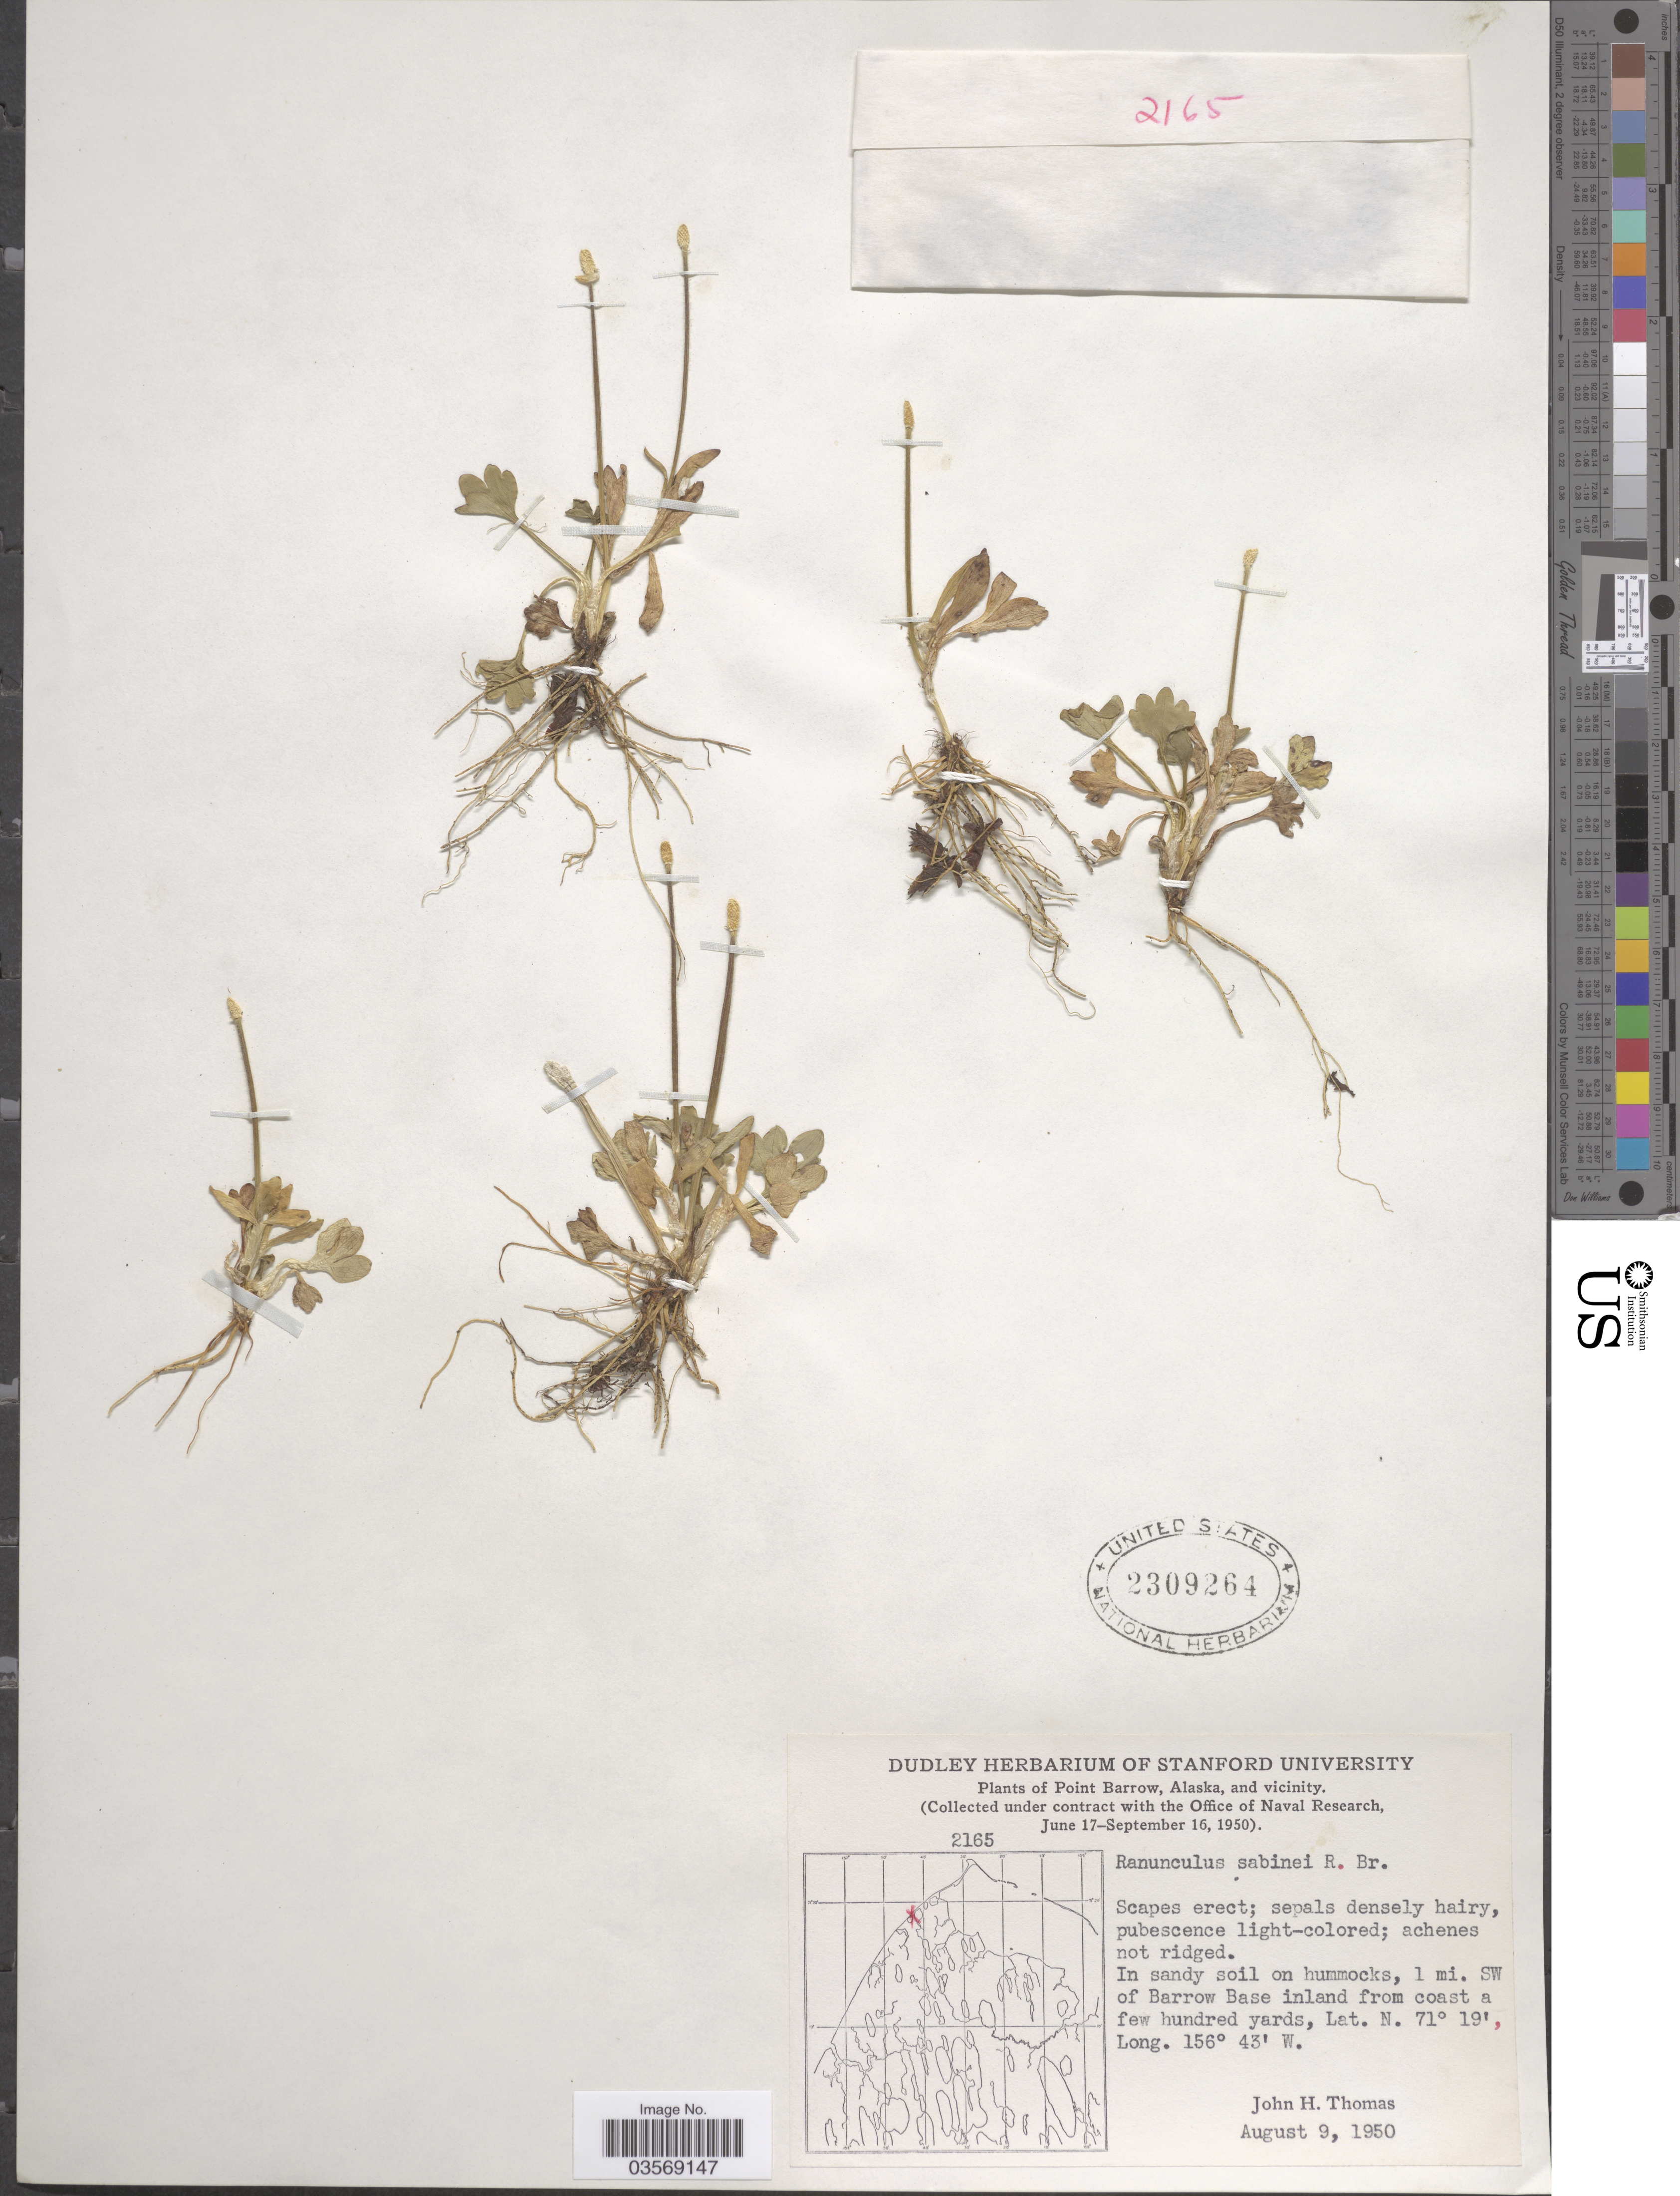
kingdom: Plantae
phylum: Tracheophyta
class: Magnoliopsida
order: Ranunculales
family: Ranunculaceae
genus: Ranunculus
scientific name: Ranunculus sabinei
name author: R. Br.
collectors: J. H. Thomas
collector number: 2165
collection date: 1950-08-09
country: United States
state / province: Alaska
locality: Point Barrow, Alaska, and vicinity. 1 mi. SW of Barrow Base inland from coast a few hundred yards.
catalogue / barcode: US 2309264